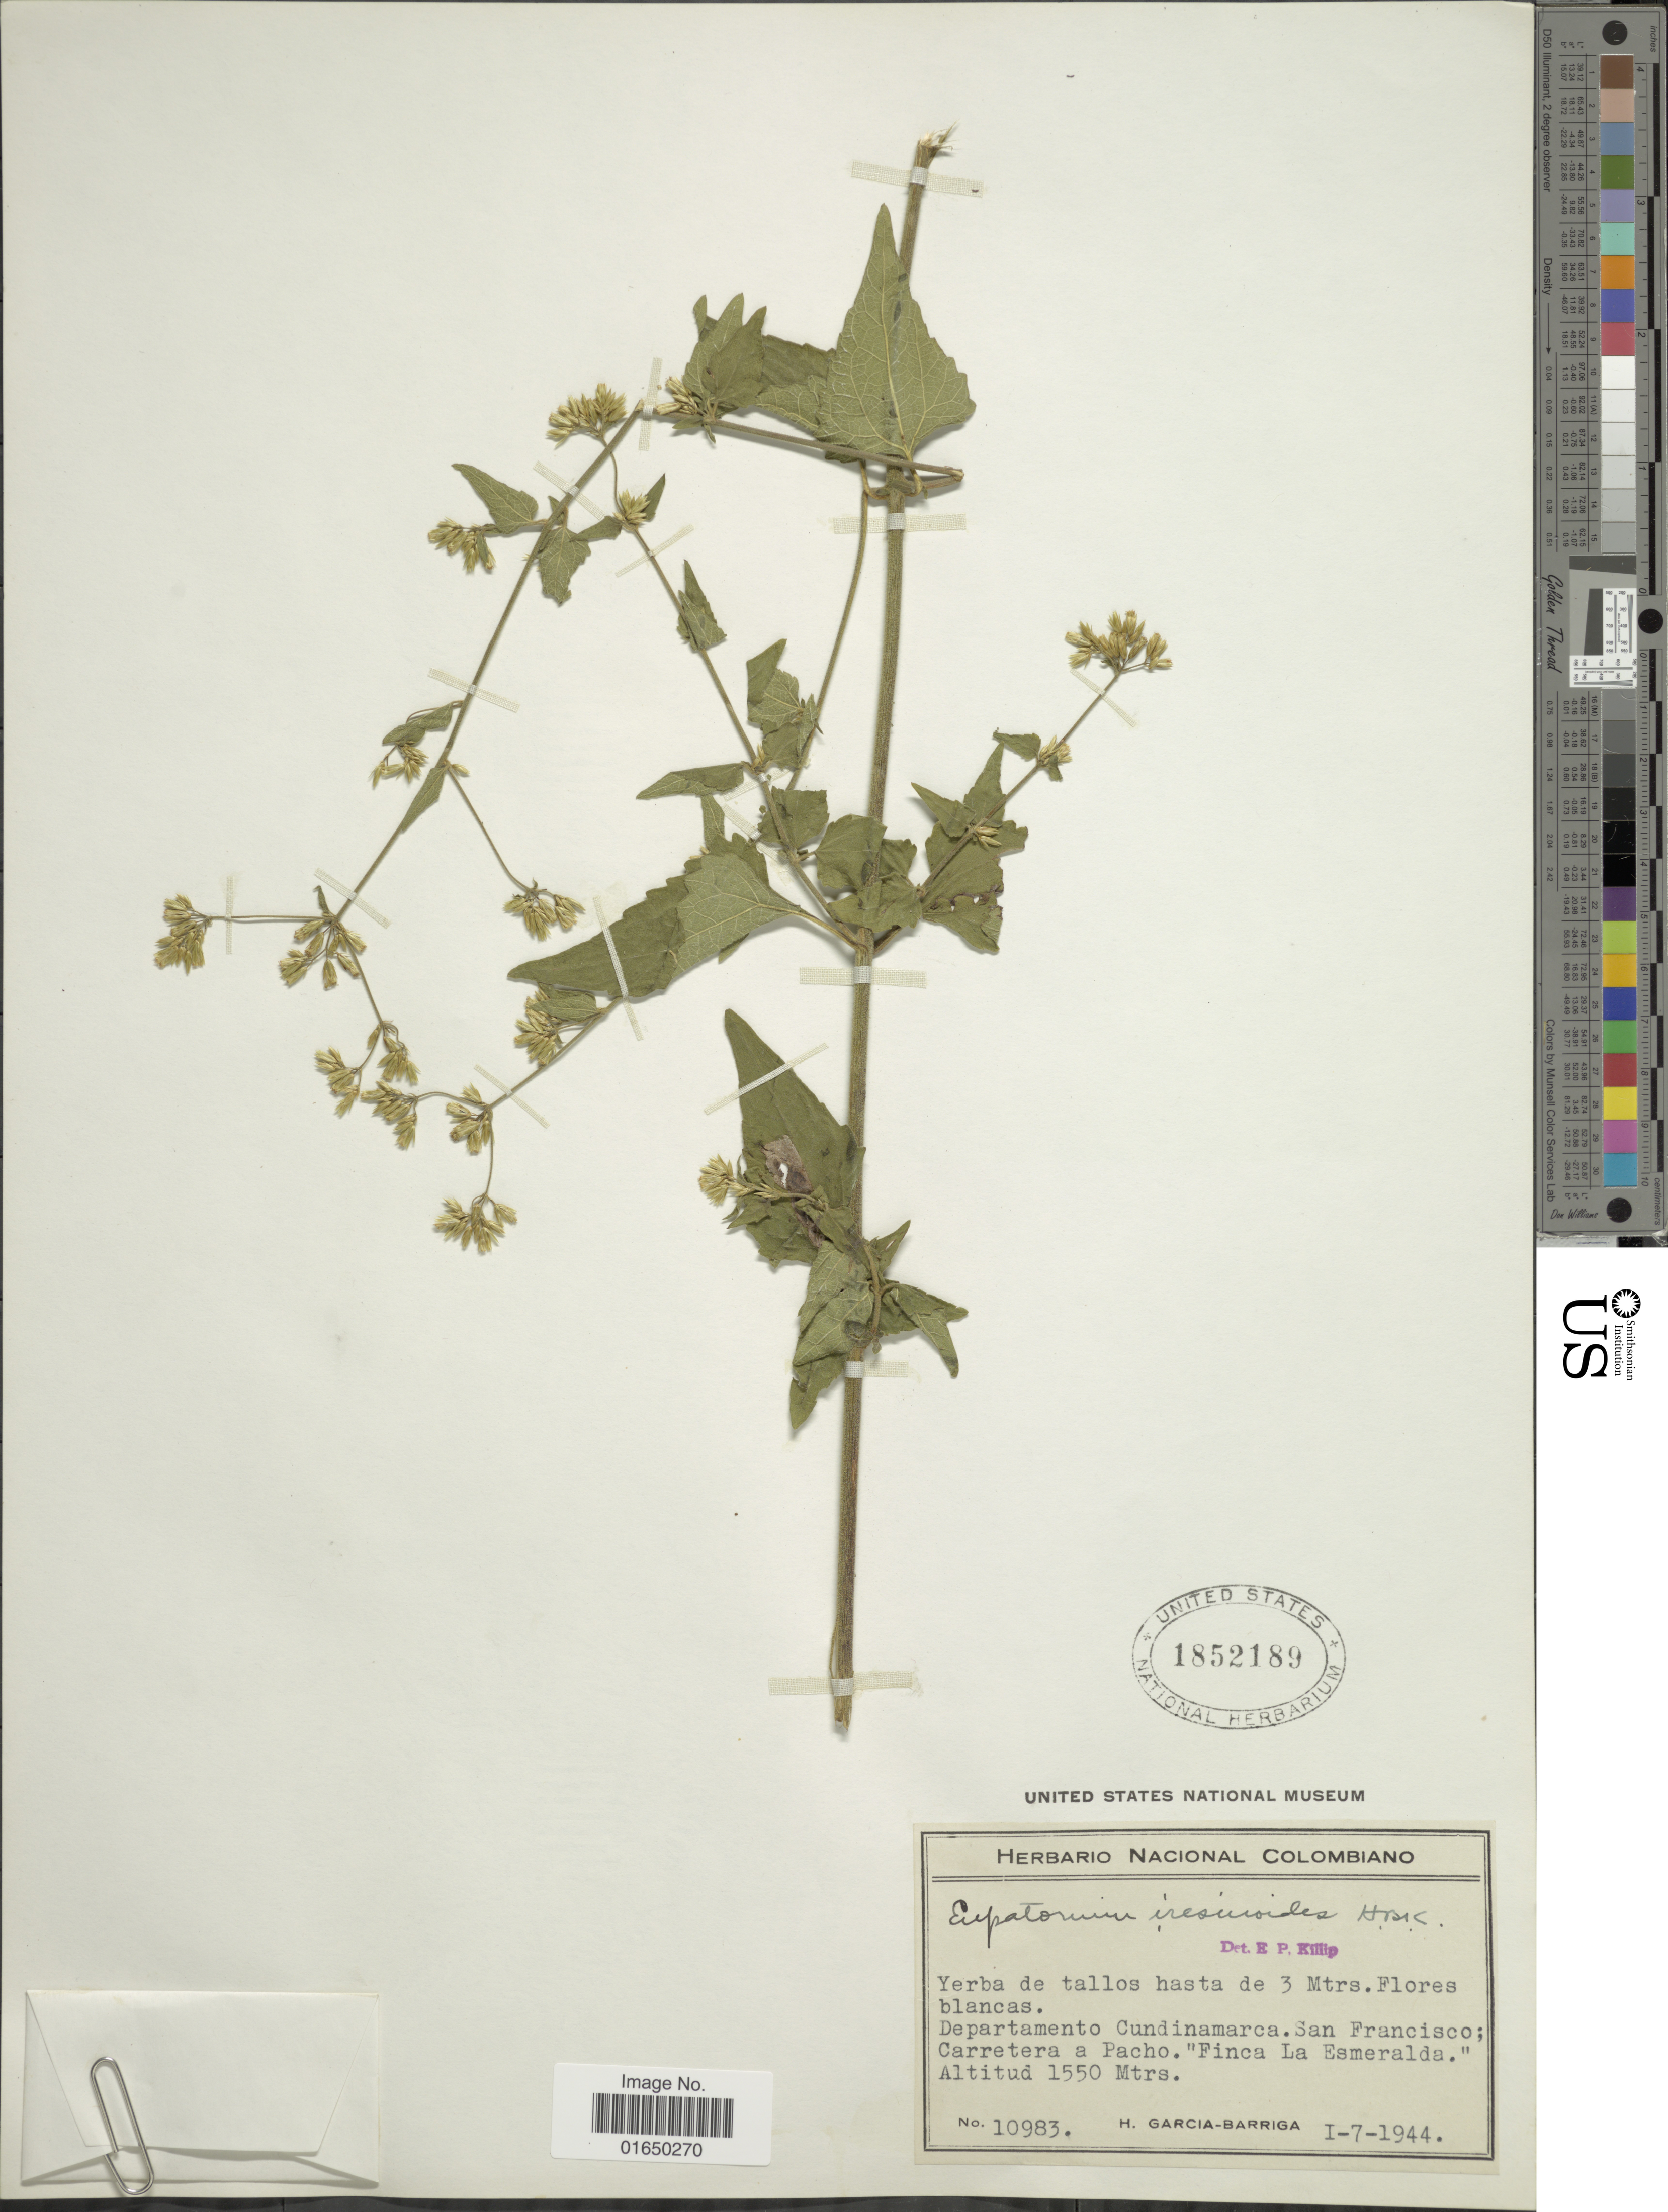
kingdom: Plantae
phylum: Tracheophyta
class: Magnoliopsida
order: Asterales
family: Asteraceae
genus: Condylidium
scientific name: Condylidium iresinoides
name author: (Kunth) R.M. King & H. Rob.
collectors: H. García Barriga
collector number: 10983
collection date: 1944-01-07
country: Colombia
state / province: Cundinamarca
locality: Departamento Cundinamarca. San Francisco; Carretera a Pacho. 'Finca La Esmeralda'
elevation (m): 1550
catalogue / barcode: US 1852189